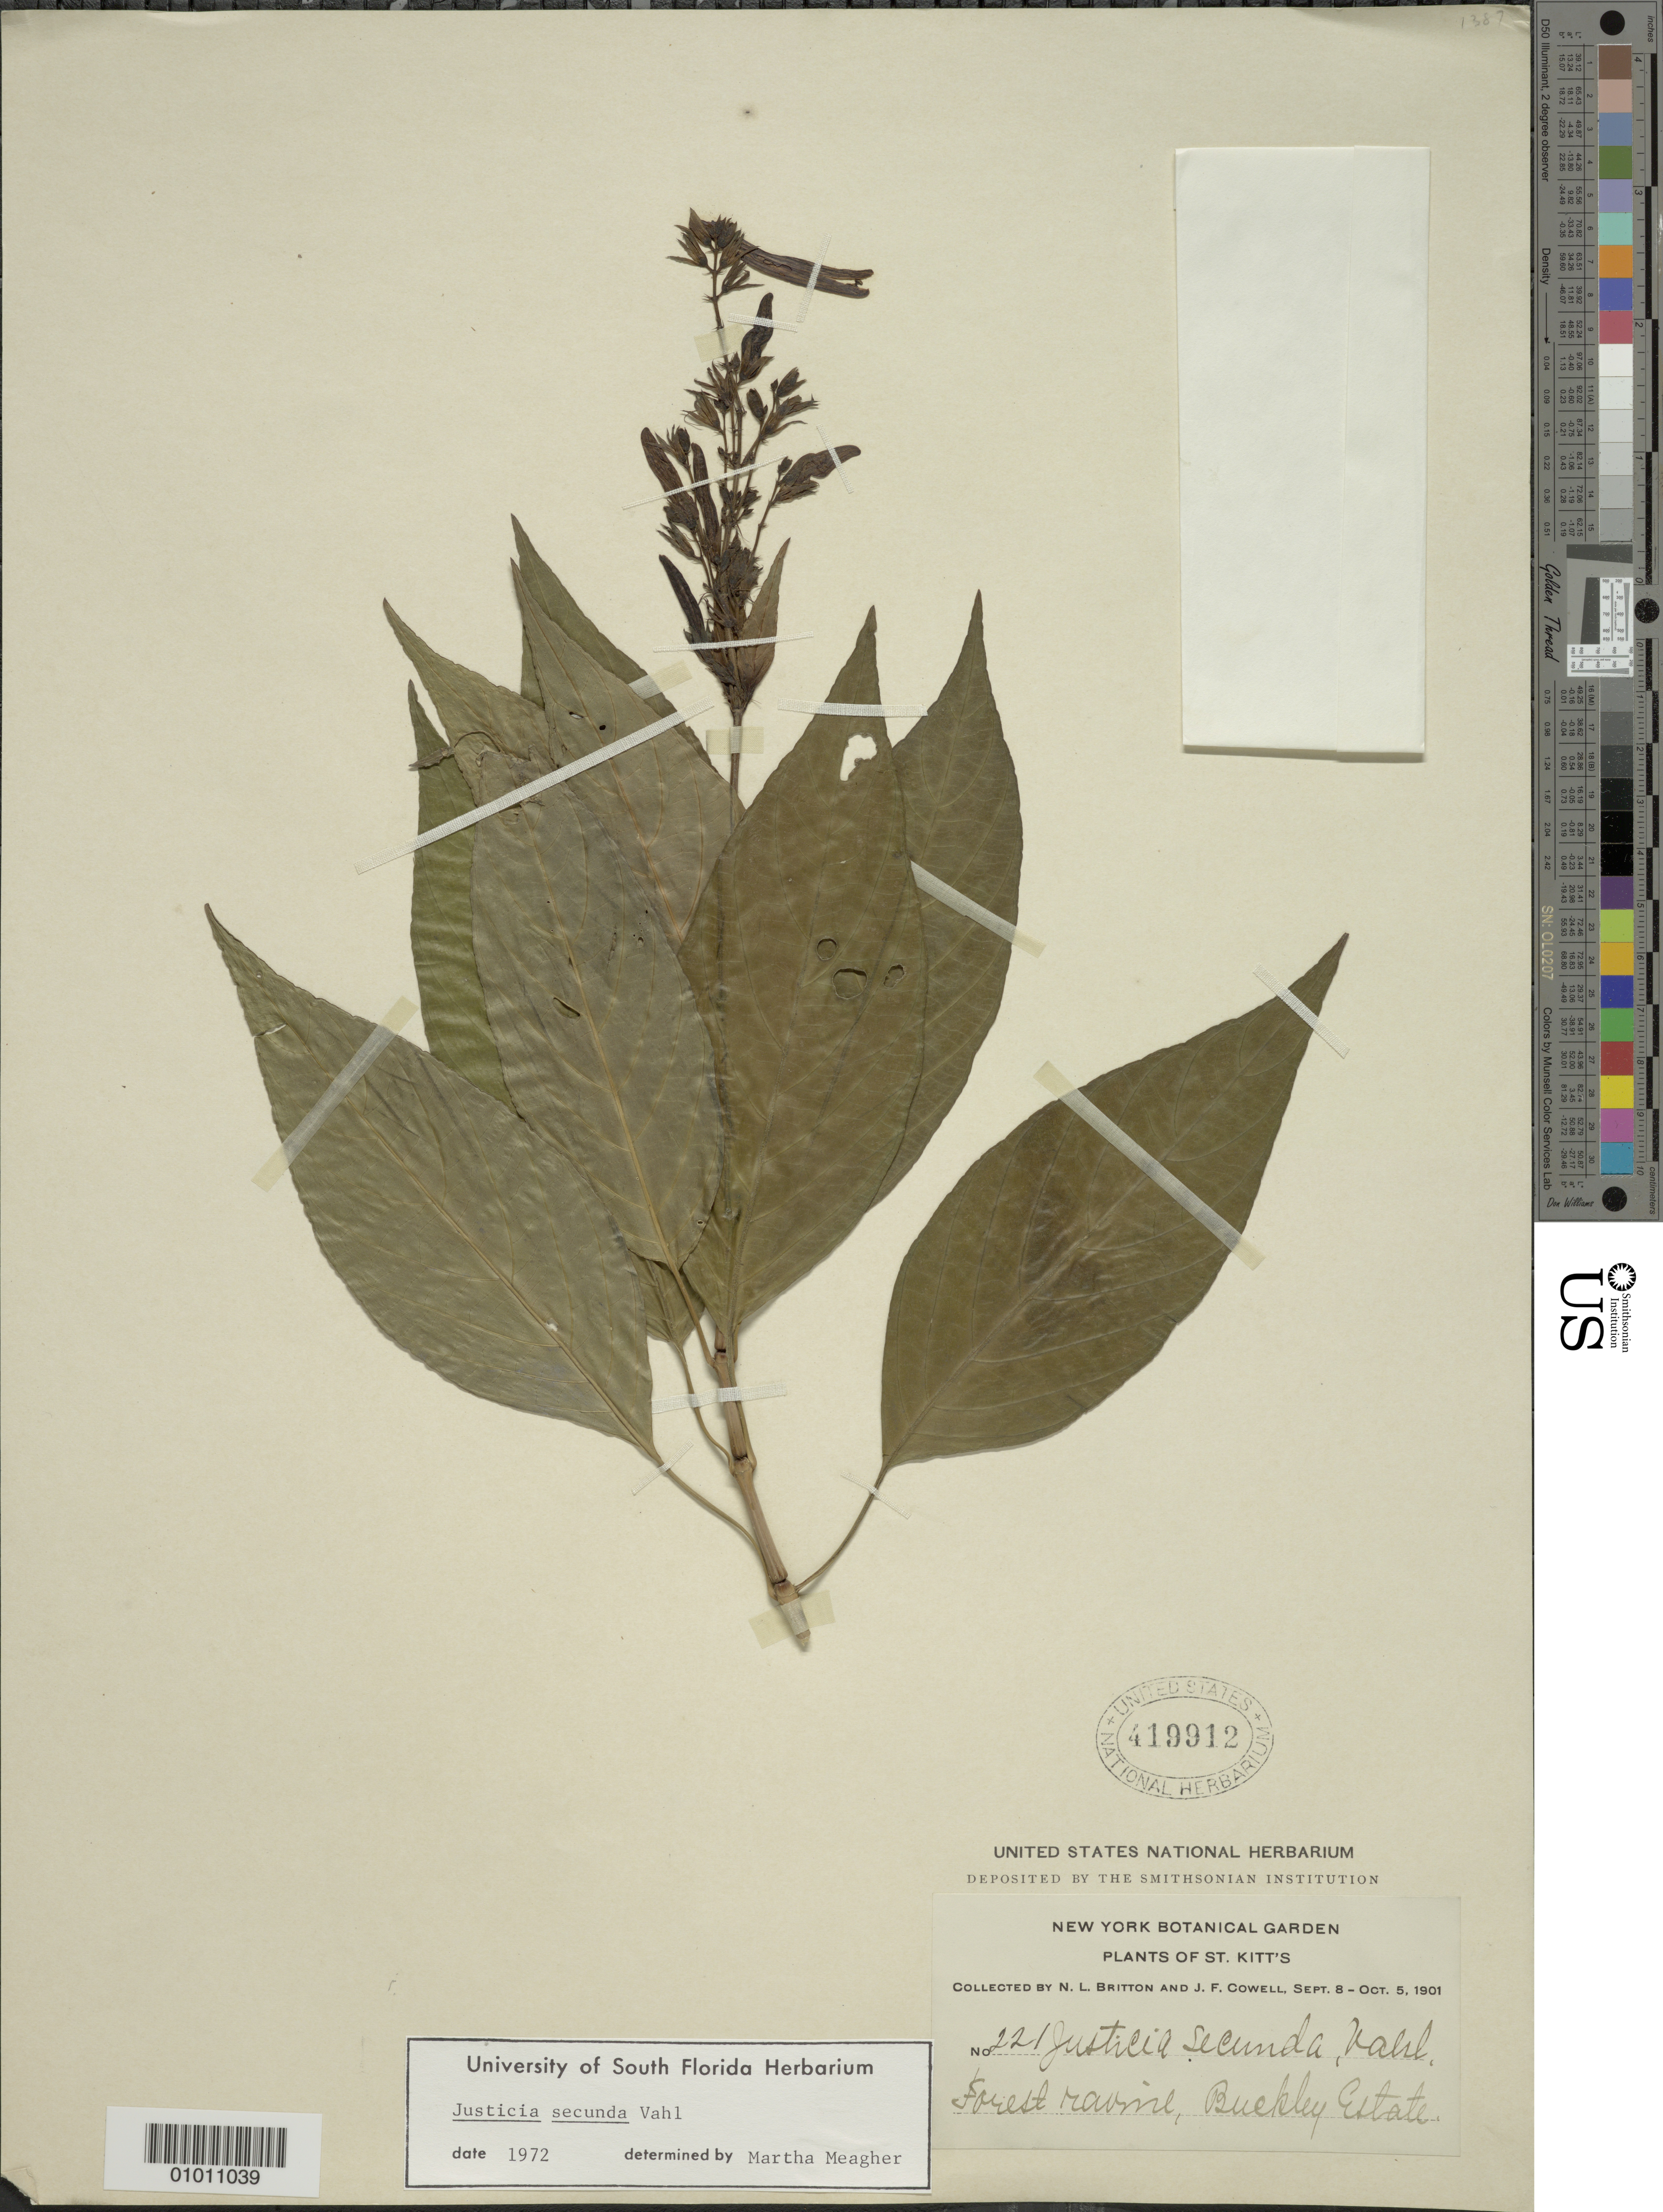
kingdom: Plantae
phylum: Tracheophyta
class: Magnoliopsida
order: Lamiales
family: Acanthaceae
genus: Justicia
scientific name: Justicia secunda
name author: Vahl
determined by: Meagher, M.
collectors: N. Britton & J. F. Cowell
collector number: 221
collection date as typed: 08 Sep 1901 to 05 Oct 1901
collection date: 1901-09-08/1901-10-05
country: St. Christopher-Nevis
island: St. Christopher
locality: Buckley Estate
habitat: Forest ravine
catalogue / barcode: US 419912